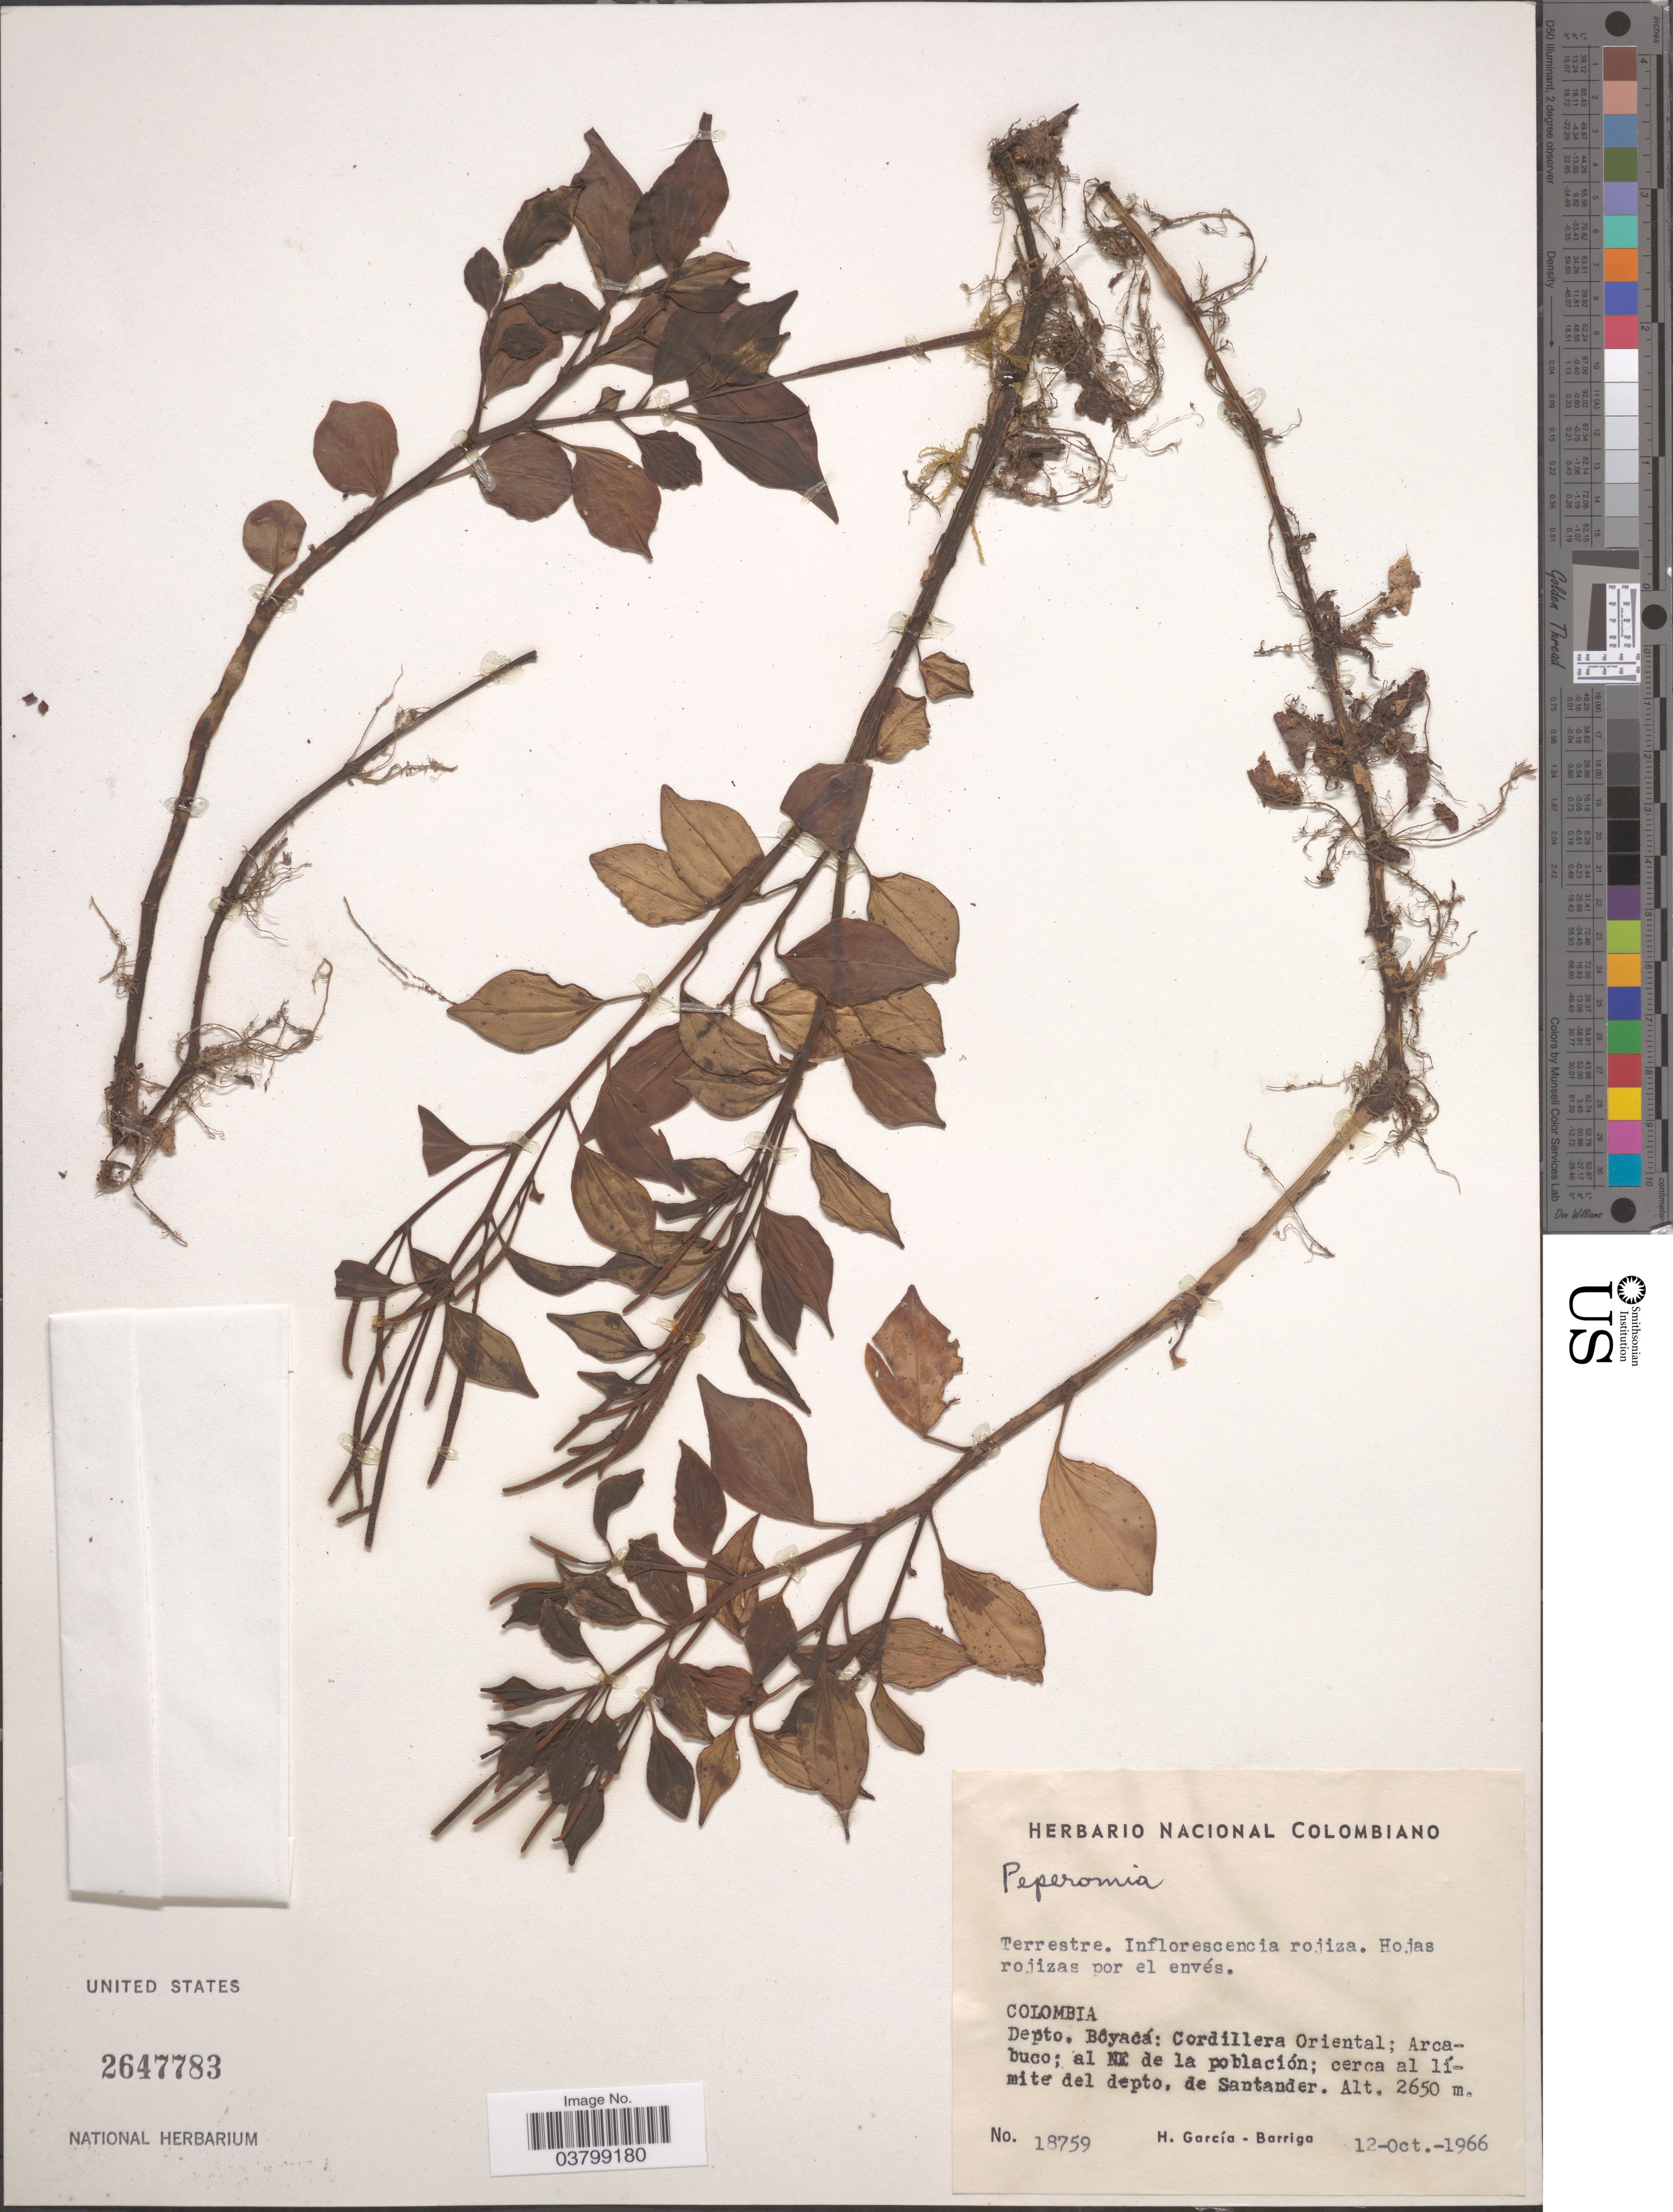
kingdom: Plantae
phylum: Tracheophyta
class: Magnoliopsida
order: Piperales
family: Piperaceae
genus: Peperomia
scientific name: Peperomia sp.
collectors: H. García Barriga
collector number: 18759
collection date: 1966-10-12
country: Colombia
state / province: Boyacá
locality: Depto. Bôyacá: Cordillera Oriental; Arcabuco; al NE de la población; cerca al límité del depto. de Santander.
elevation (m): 2650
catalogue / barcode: US 2647783